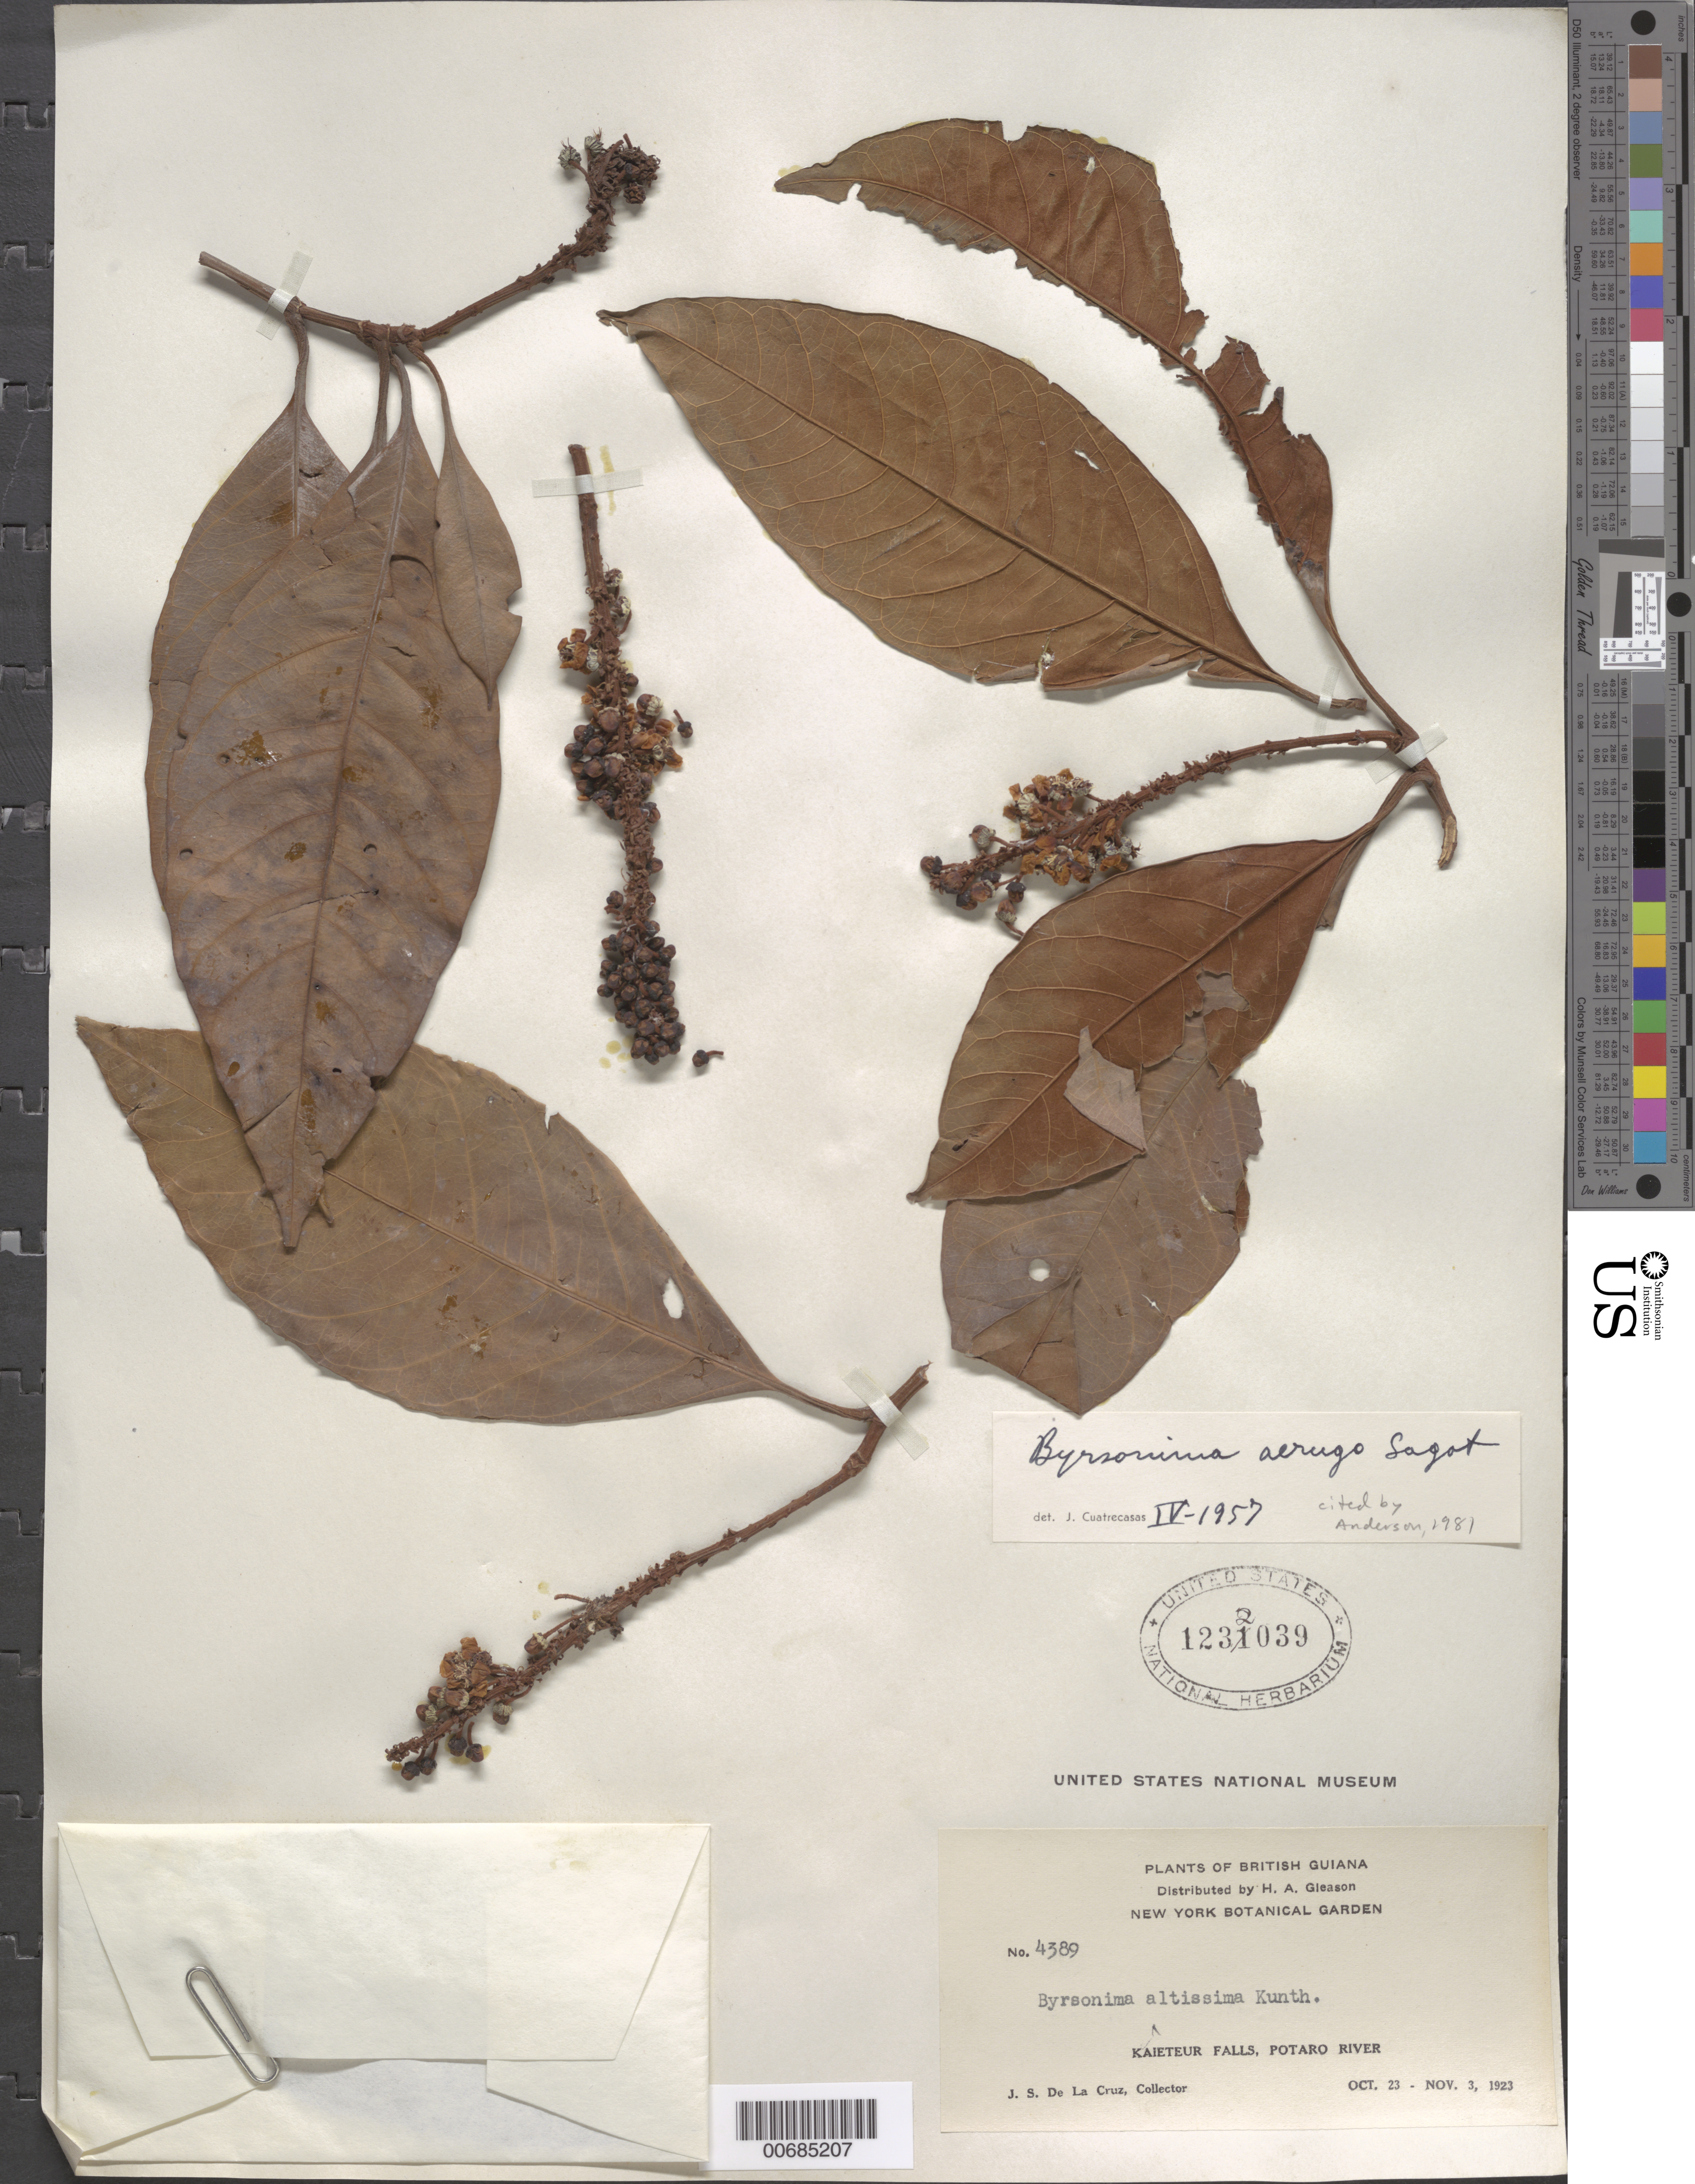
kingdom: Plantae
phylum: Tracheophyta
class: Magnoliopsida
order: Malpighiales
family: Malpighiaceae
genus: Byrsonima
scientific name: Byrsonima aerugo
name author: Sagot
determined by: Anderson, W. R., (MICH), University of Michigan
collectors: J. S. de la Cruz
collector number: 4389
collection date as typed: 23-Oct-23 to 3-Nov-23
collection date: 1923-10-23/1923-11-03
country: Guyana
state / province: Potaro-Siparuni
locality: Kaieteur Falls, Potaro R.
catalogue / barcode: US 1232039